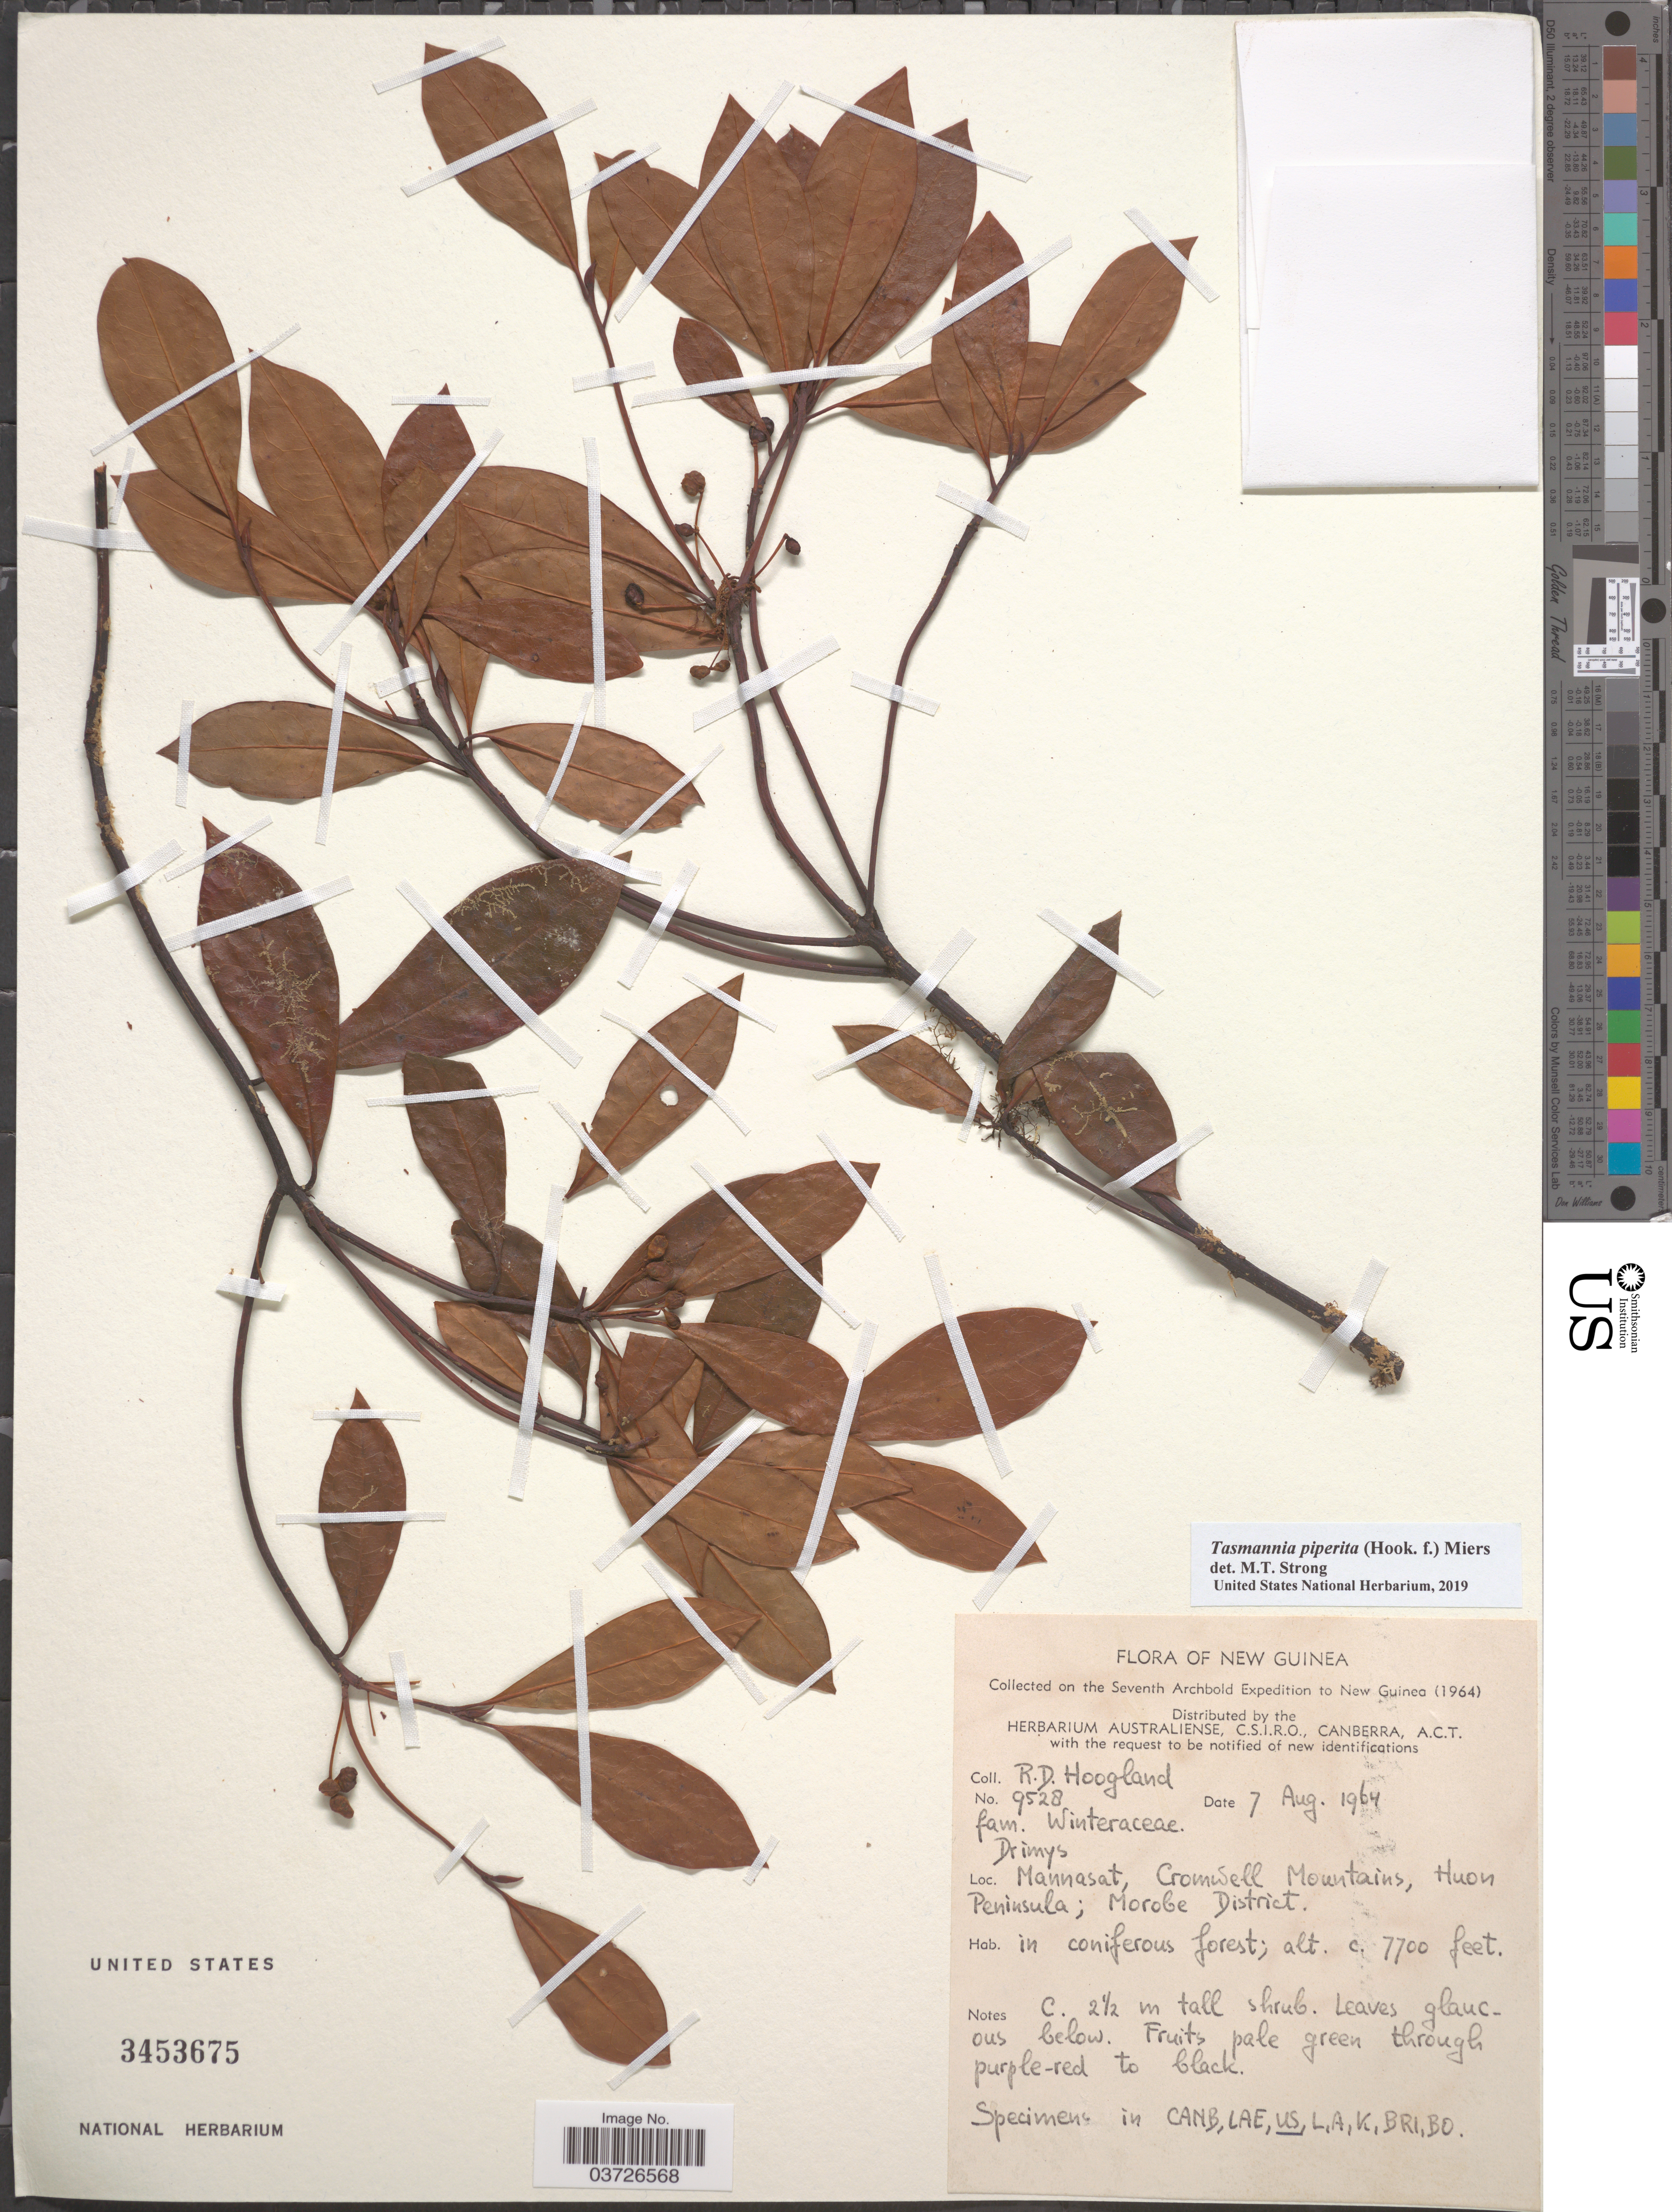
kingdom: Plantae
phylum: Tracheophyta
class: Magnoliopsida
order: Canellales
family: Winteraceae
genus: Tasmannia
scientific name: Tasmannia piperita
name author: (Hook. f.) Miers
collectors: R. D. Hoogland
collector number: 9528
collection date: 1964-08-07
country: Papua New Guinea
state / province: Morobe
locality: New Guinea. Mannasat, Cromwell Mountains, Huon Peninsula; Morobe District.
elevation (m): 2347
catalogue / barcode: US 3453675